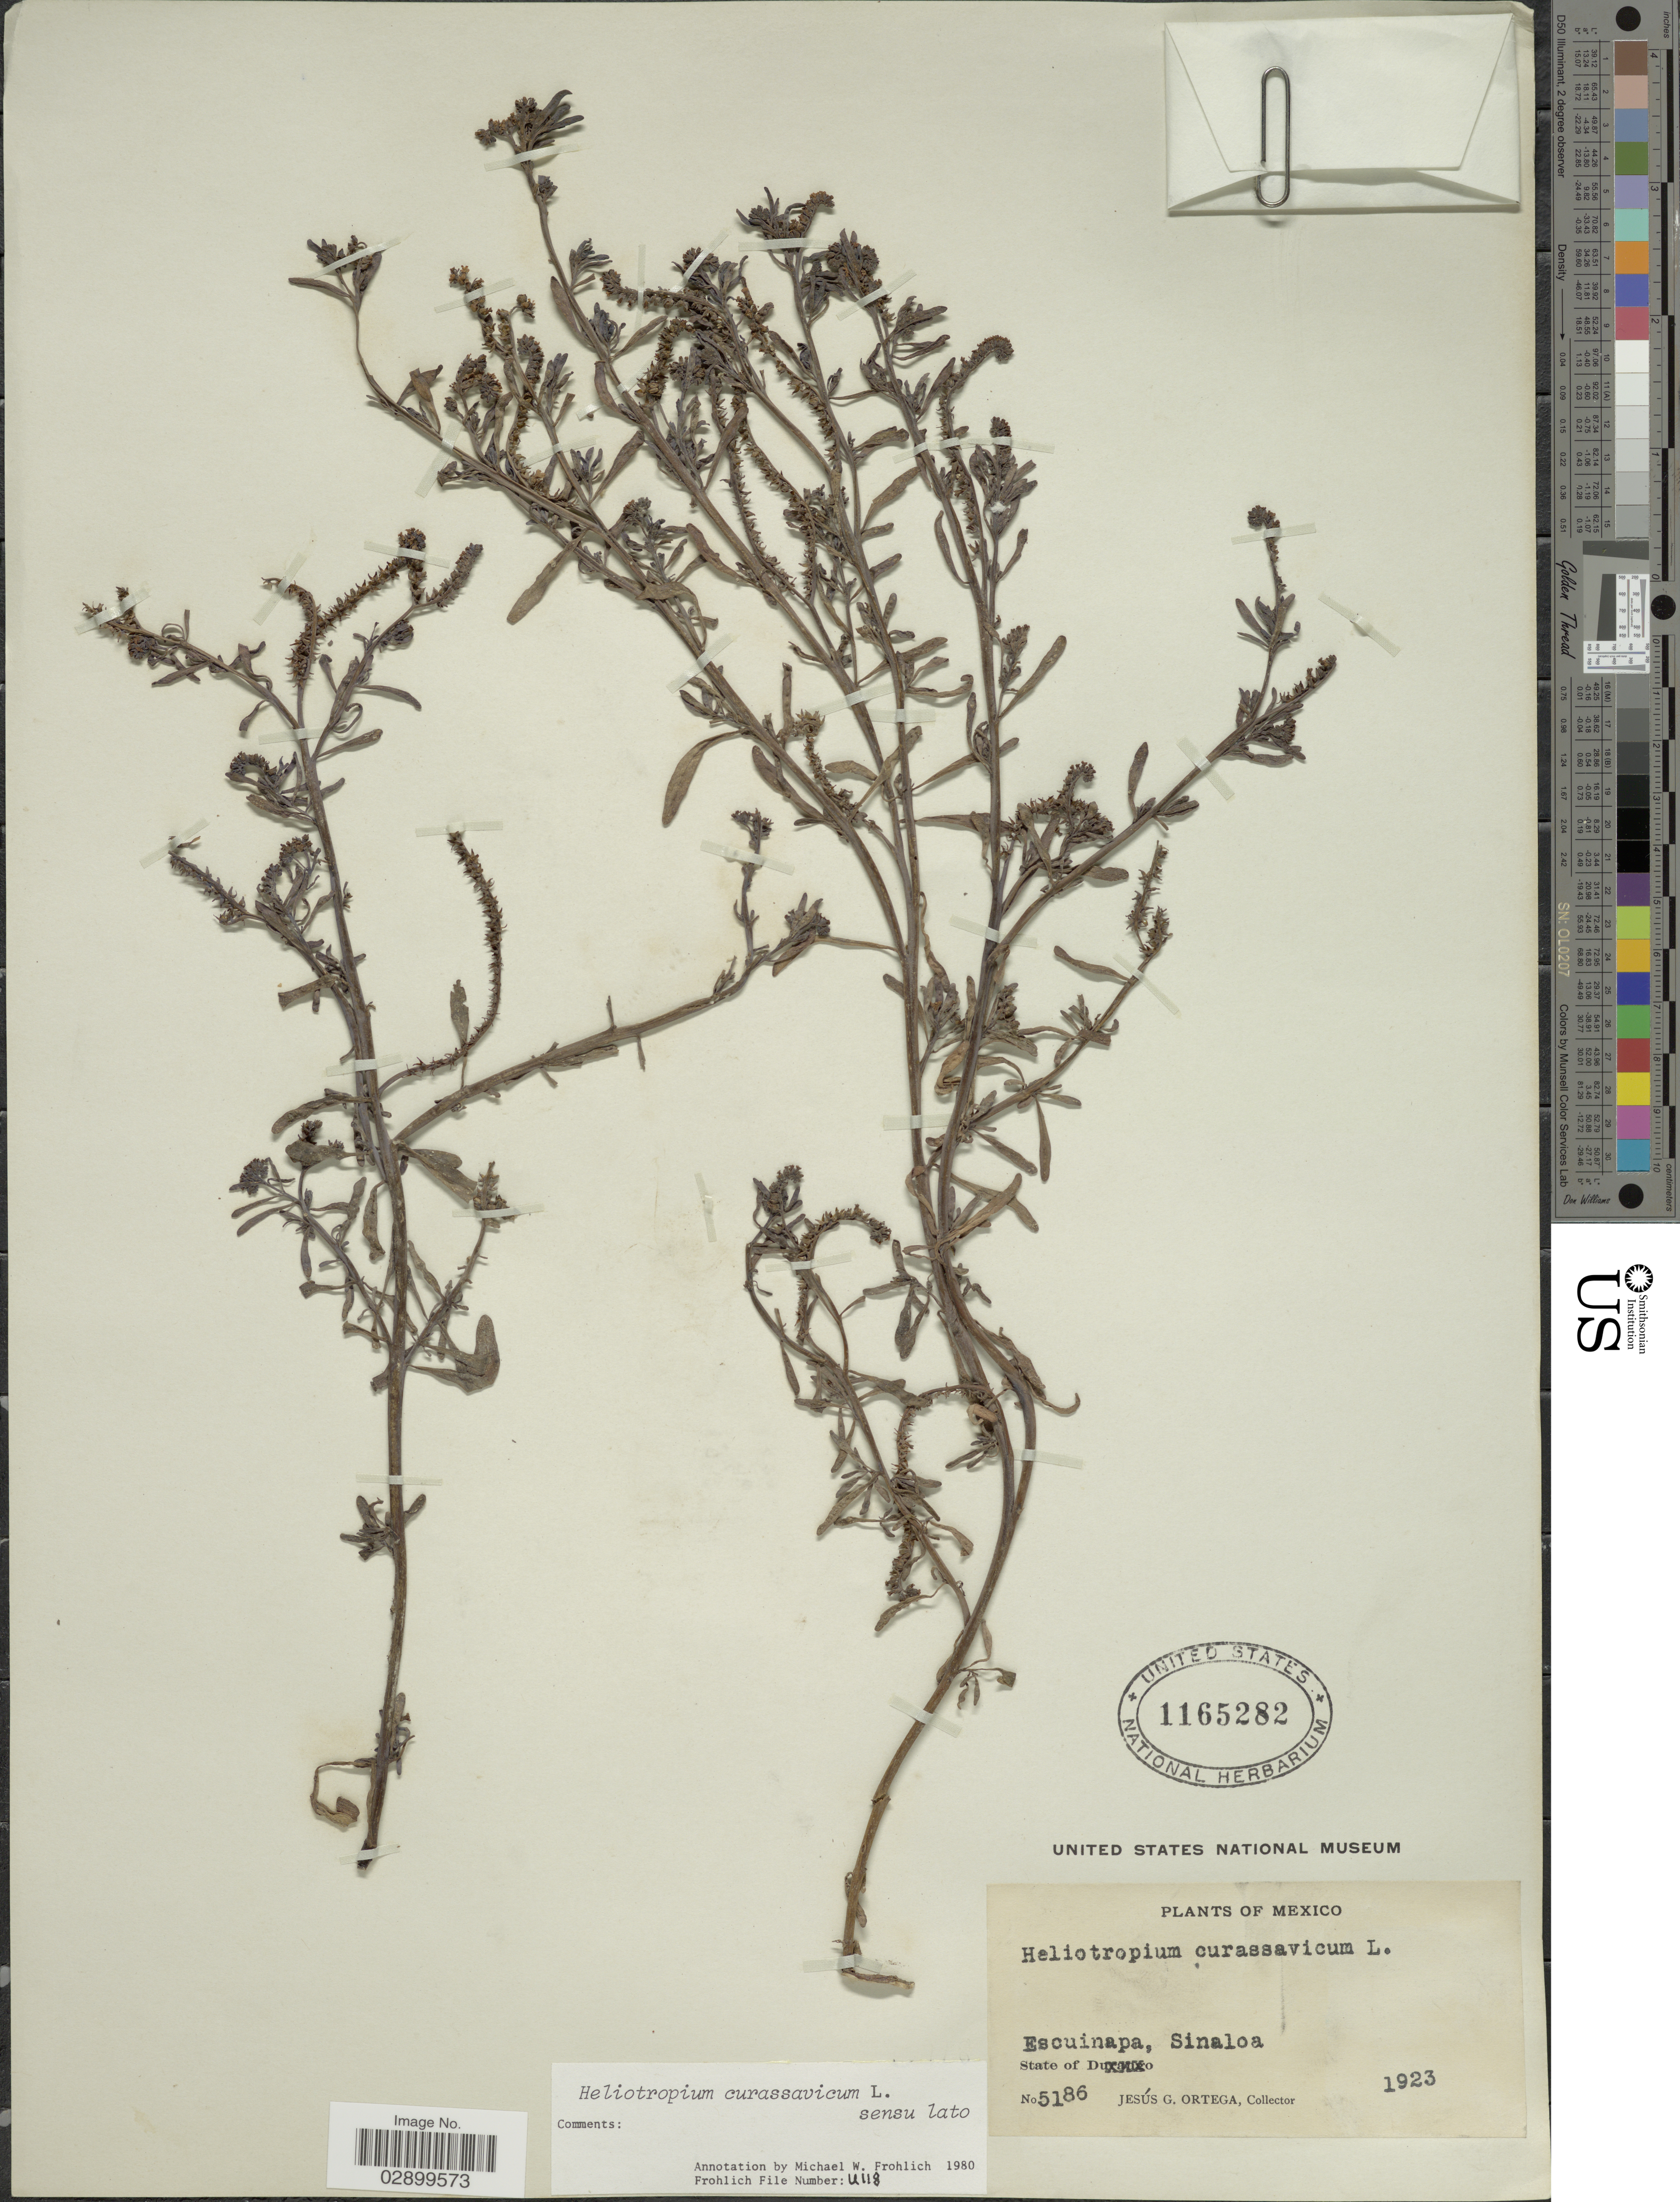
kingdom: Plantae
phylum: Tracheophyta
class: Magnoliopsida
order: Boraginales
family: Heliotropiaceae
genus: Heliotropium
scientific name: Heliotropium curassavicum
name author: L.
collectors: J. Ortega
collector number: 5186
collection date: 1923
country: Mexico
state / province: Sinaloa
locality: Escuinapa.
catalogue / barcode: US 1165282